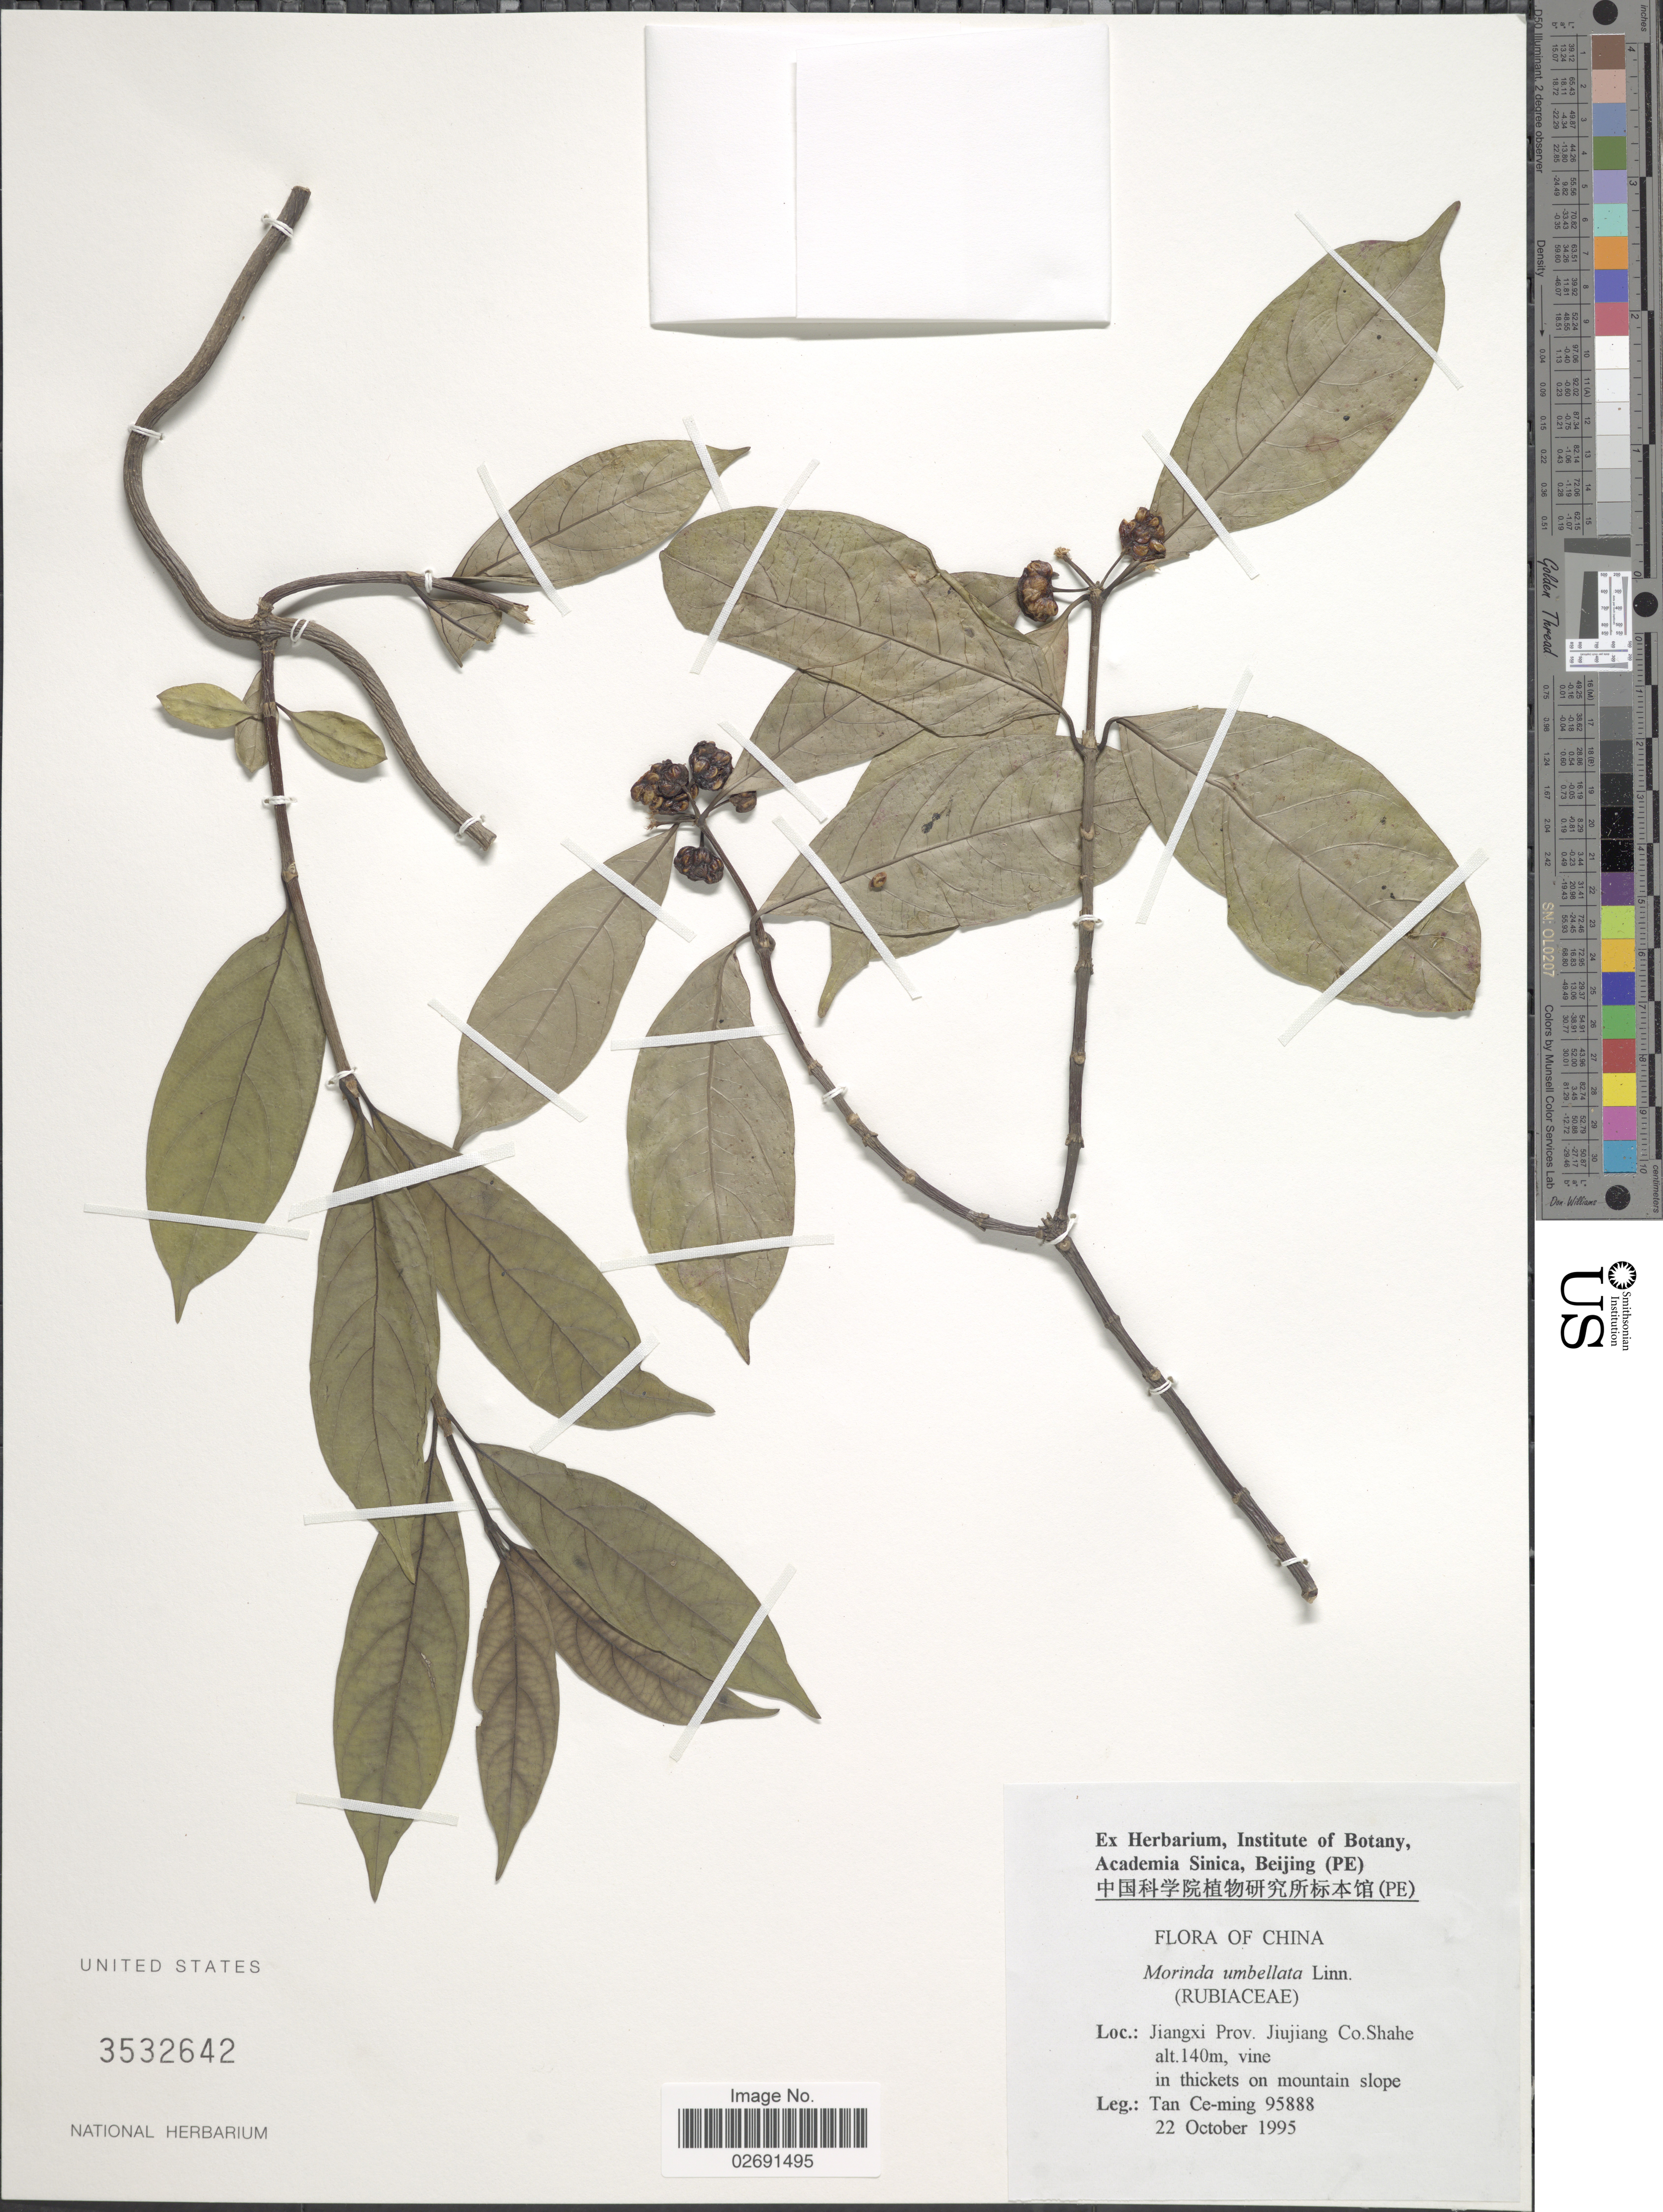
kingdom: Plantae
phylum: Tracheophyta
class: Magnoliopsida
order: Gentianales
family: Rubiaceae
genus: Gynochthodes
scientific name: Gynochthodes umbellata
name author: (L.) Razafim. & B. Bremer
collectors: T. Ce-ming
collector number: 95888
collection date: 1995-10-22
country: China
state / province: Jiangxi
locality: Jiujiang Co. Shahe, on mountain slope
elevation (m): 140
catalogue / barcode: US 3532642